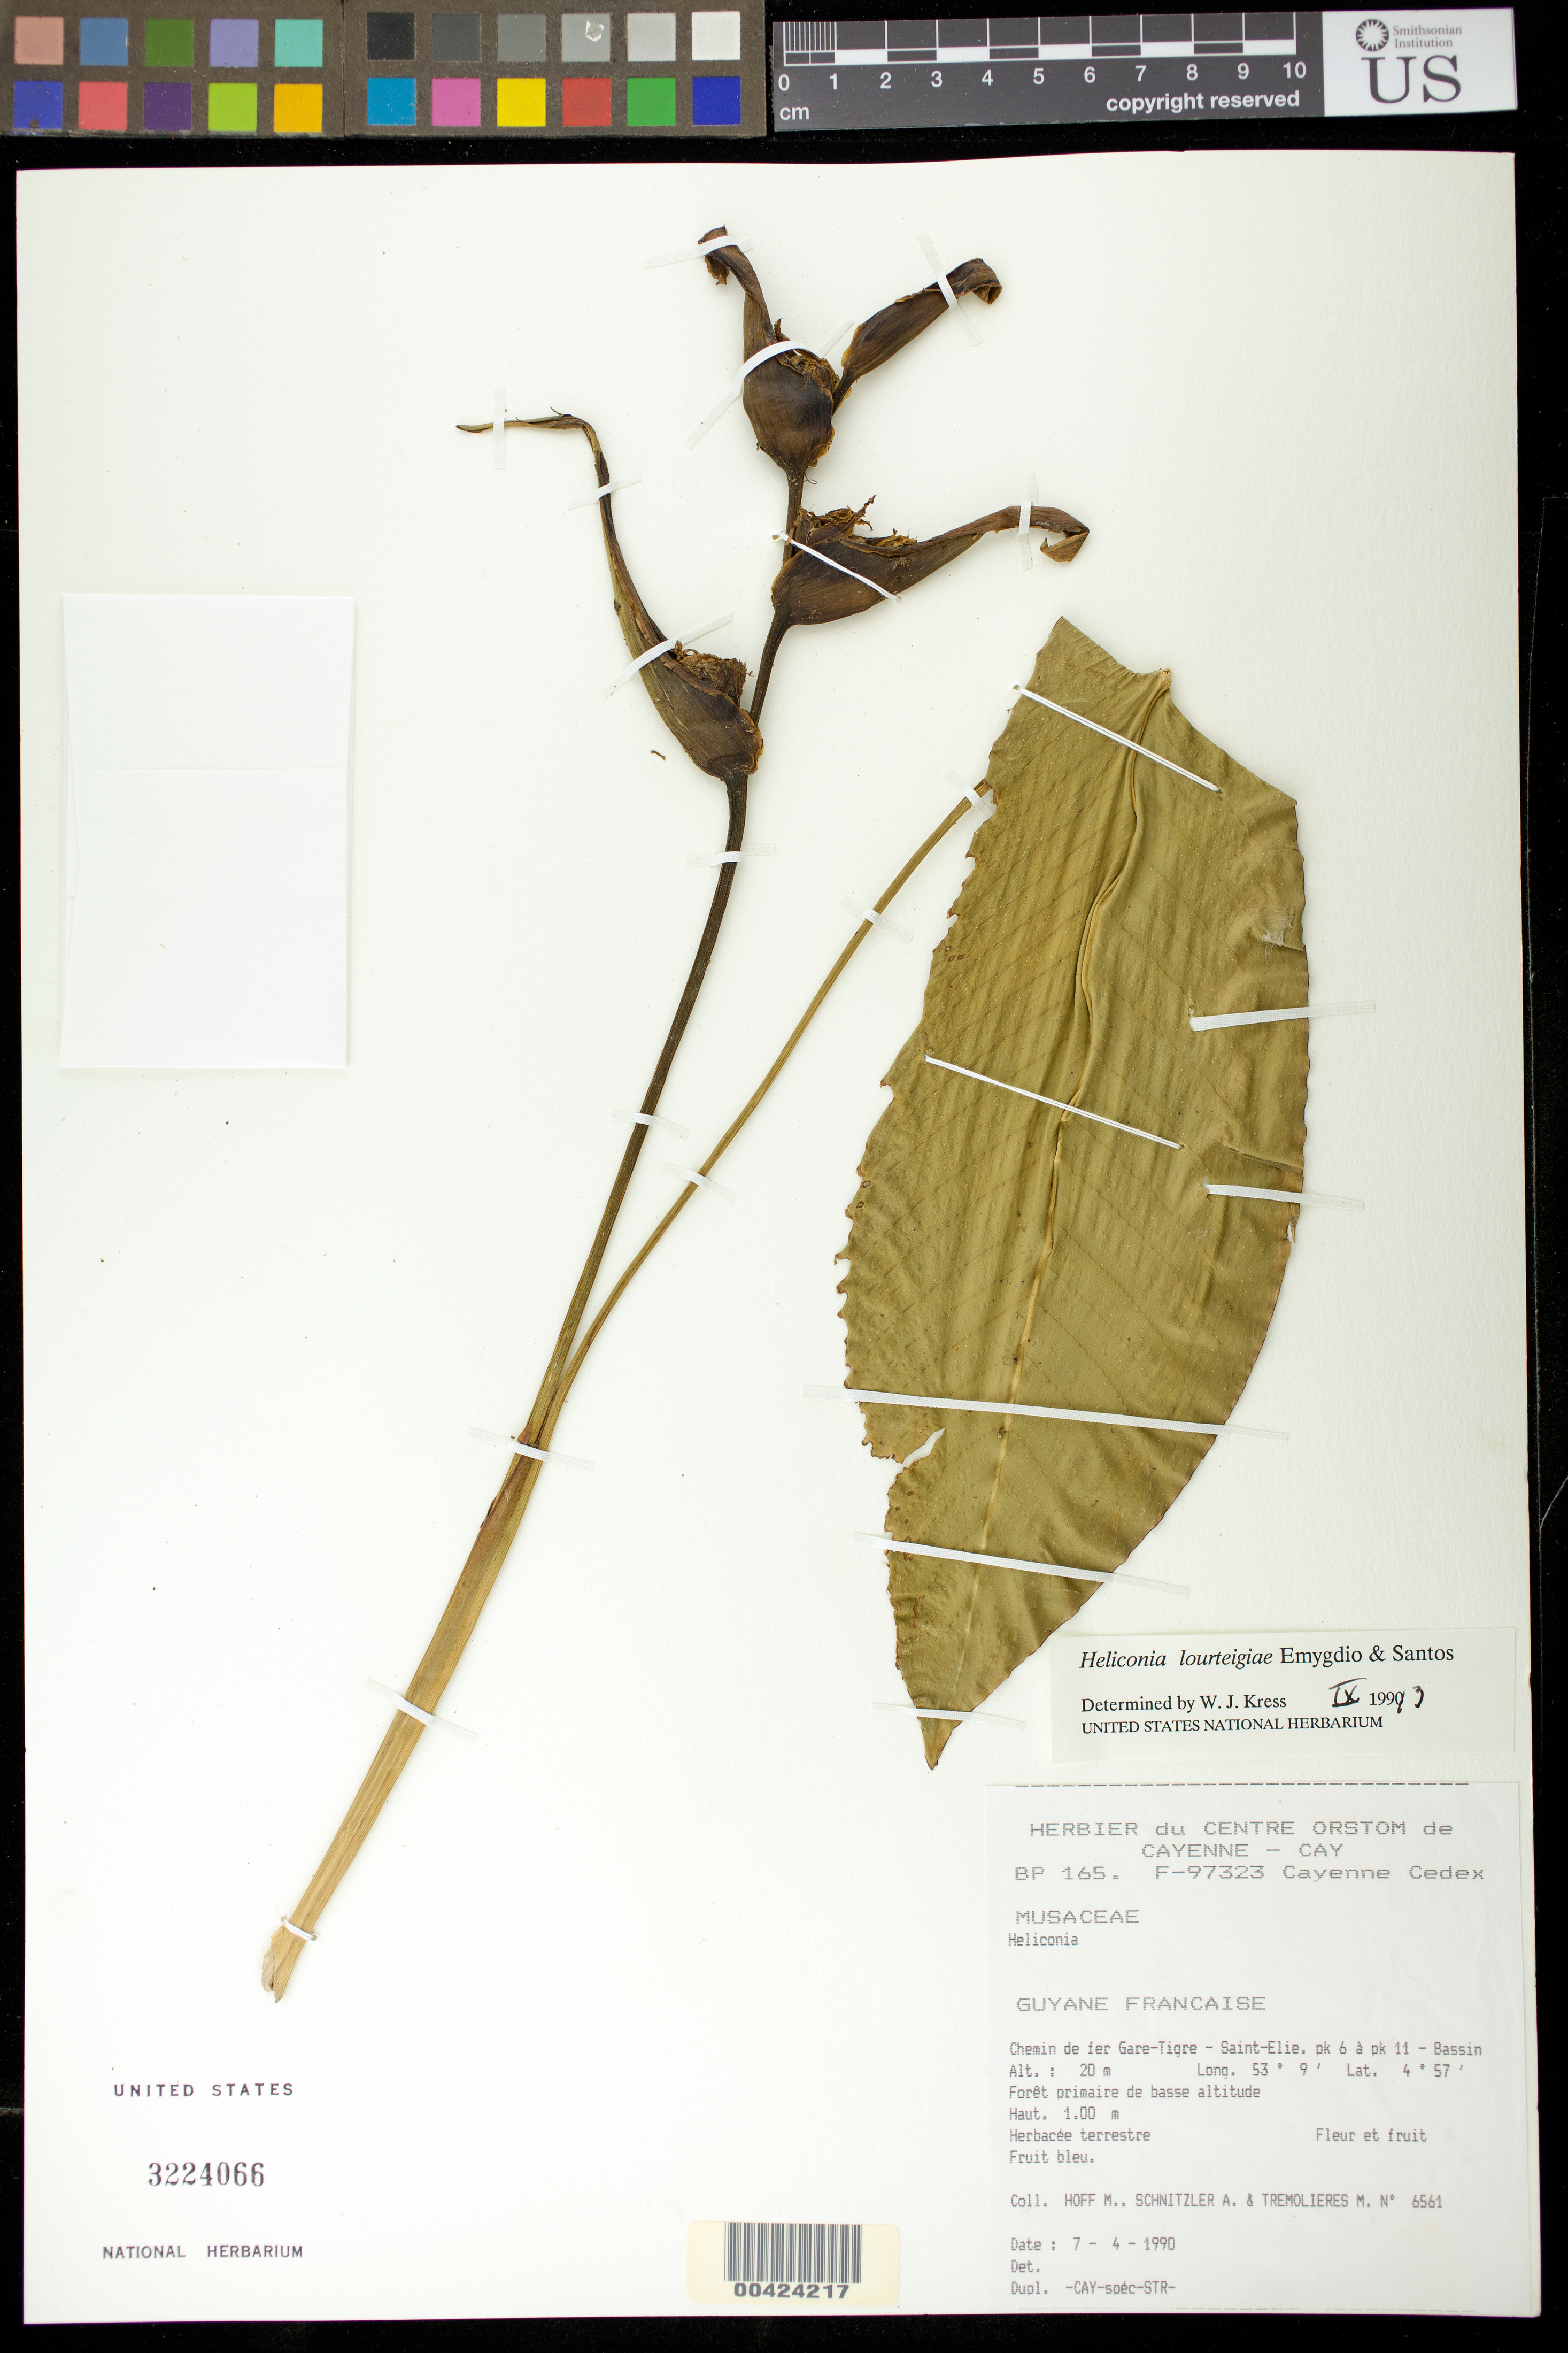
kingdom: Plantae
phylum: Tracheophyta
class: Liliopsida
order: Zingiberales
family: Heliconiaceae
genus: Heliconia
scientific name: Heliconia lourteigiae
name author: Emygdio & E. Santos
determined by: Kress, W. J., (US), Smithsonian Institution - National Museum of Natural History (UNITED STATES)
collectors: M. Hoff, A. Schnitzler & M. Tremolieres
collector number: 6561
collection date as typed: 07 Apr 1990 or 04 Jul 1990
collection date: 1990-04-07 or 1990-07-04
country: French Guiana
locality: Chemin de fer gare-tigre - saint elie.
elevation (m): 20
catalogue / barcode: US 3224066